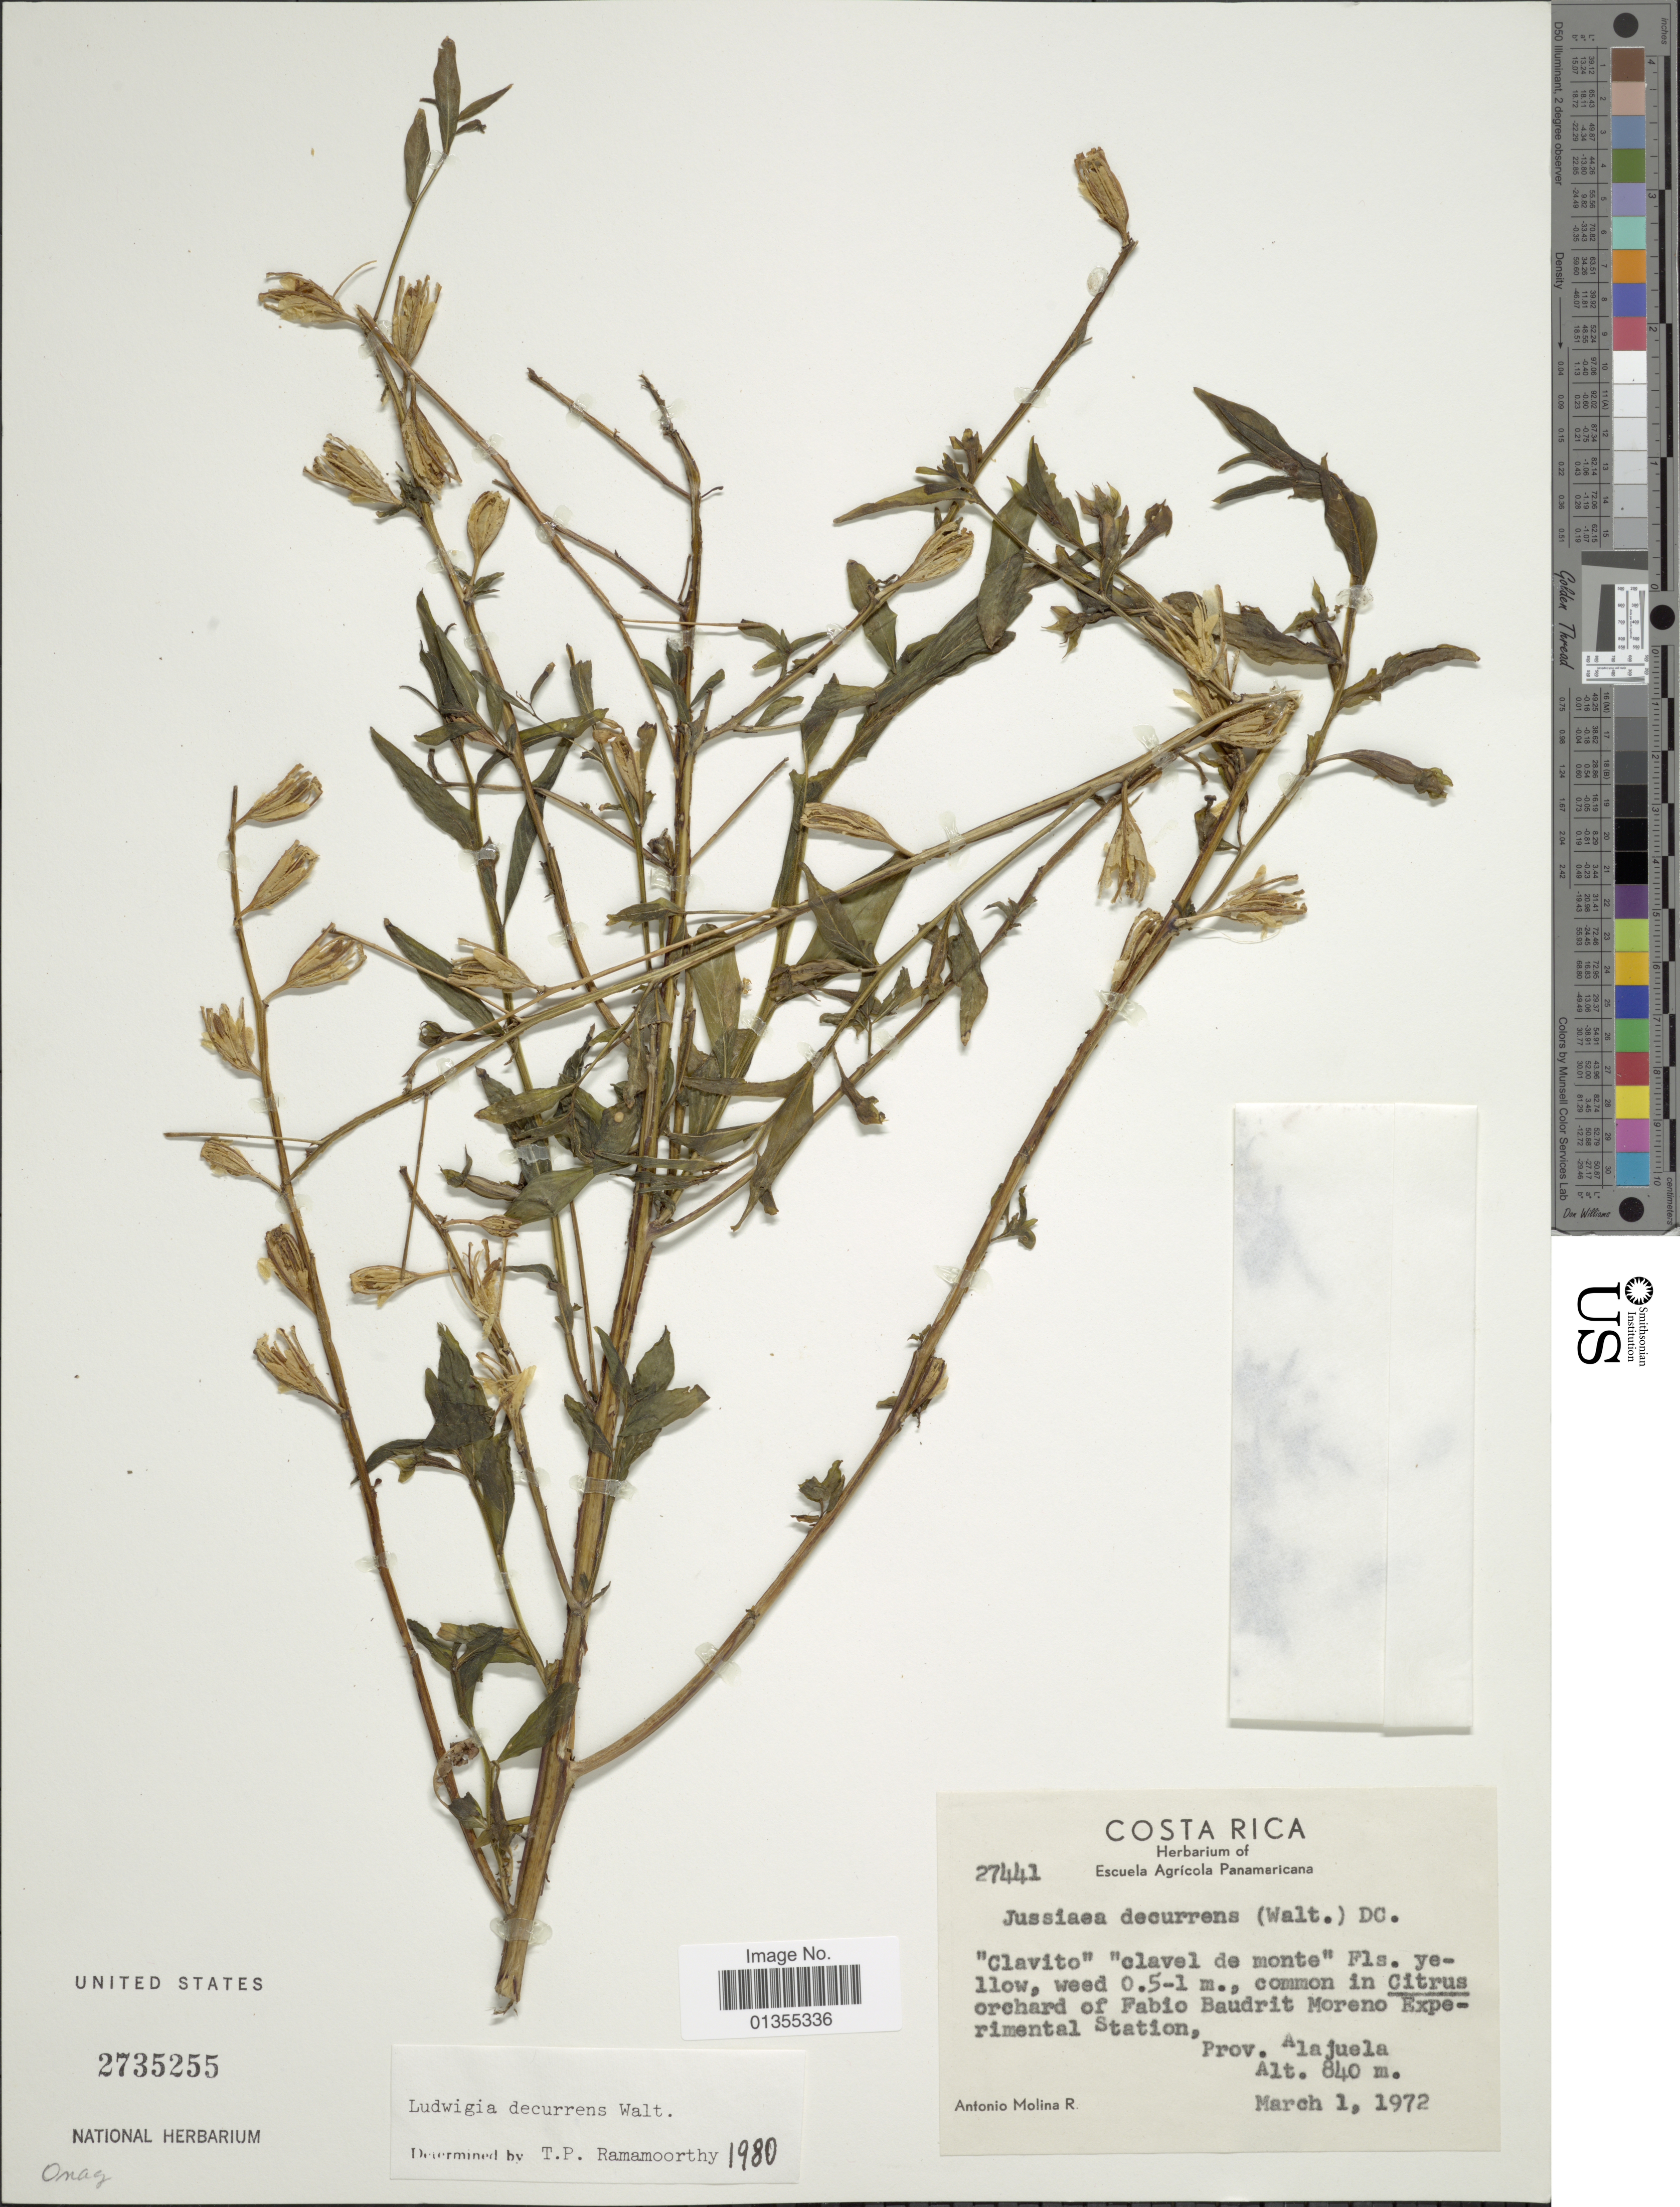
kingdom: Plantae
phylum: Tracheophyta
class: Magnoliopsida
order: Myrtales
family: Onagraceae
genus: Ludwigia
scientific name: Ludwigia decurrens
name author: Walter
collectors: A. Molina R.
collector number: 27441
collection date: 1972-03-01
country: Costa Rica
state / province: Alajuela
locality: Orchard of Fabio Baudrit Moreno Experimental Station, Prov. Alajuela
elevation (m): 840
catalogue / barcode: US 2735255